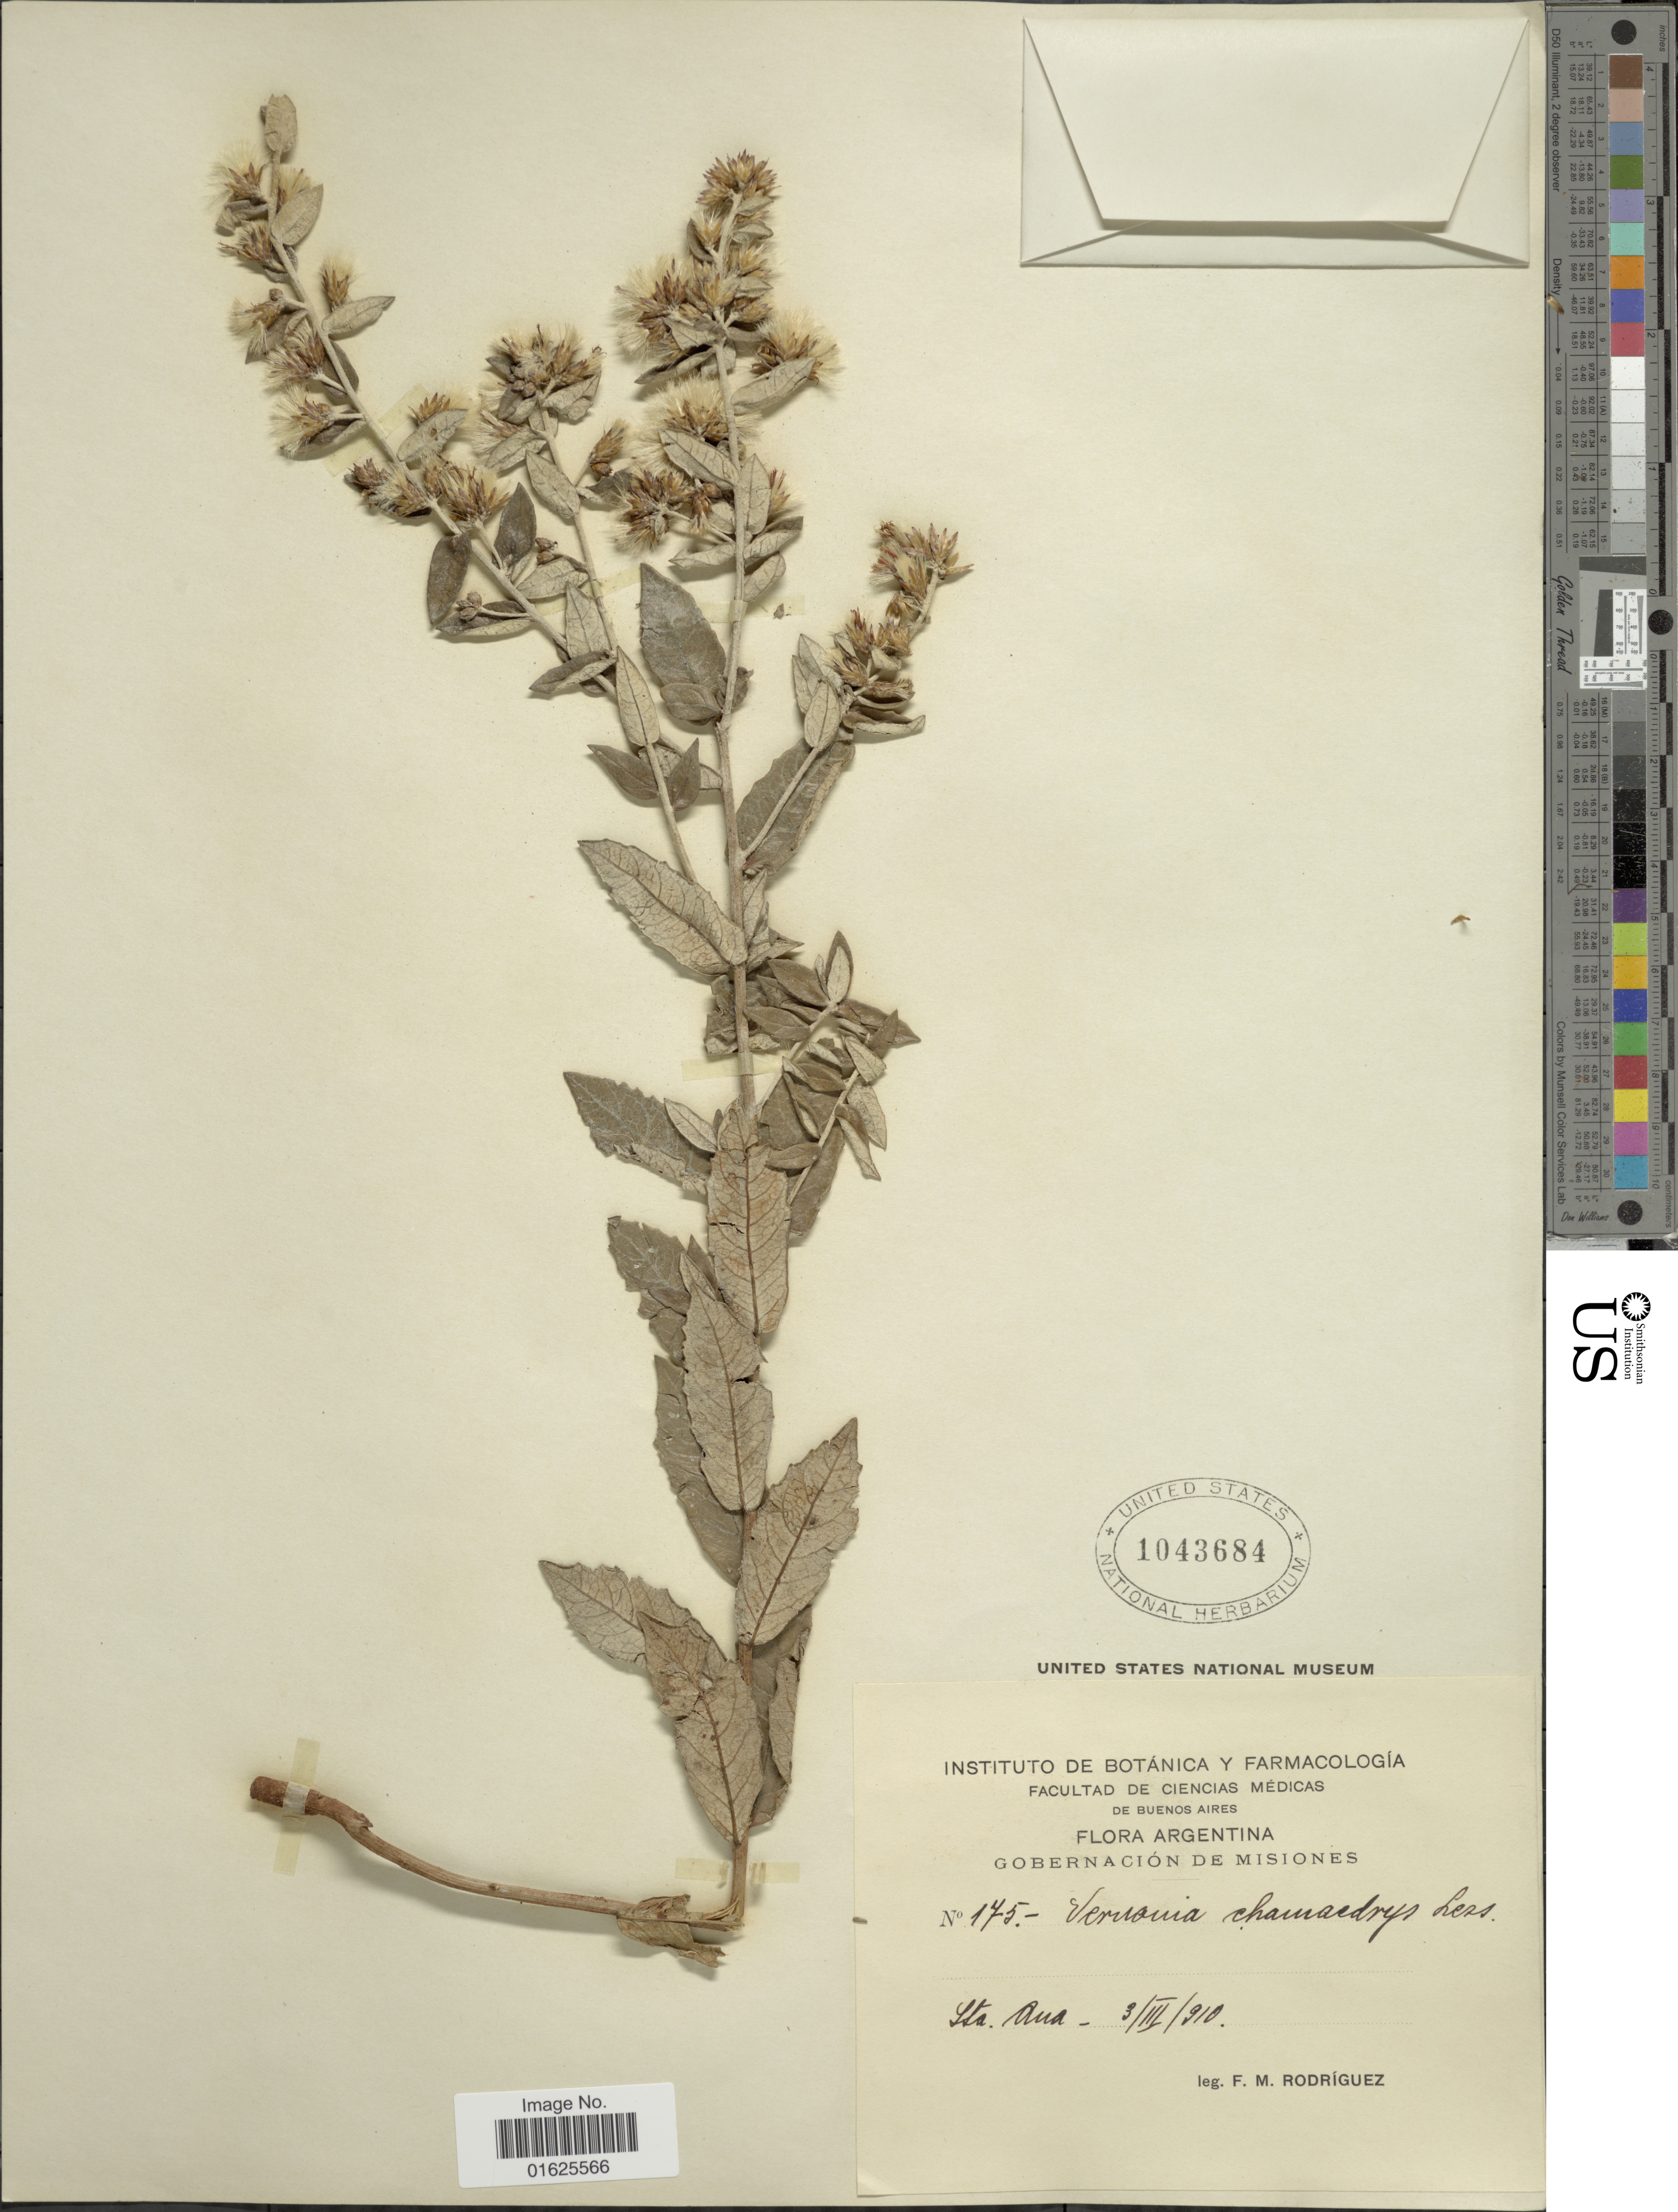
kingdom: Plantae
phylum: Tracheophyta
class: Magnoliopsida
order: Asterales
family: Asteraceae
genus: Vernonanthura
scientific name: Vernonanthura chamaedrys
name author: (Less.) H. Rob.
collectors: F. M. Rodriguez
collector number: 175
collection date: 1910-03-03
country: Argentina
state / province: Misiones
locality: Sta. Ana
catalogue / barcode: US 1043684